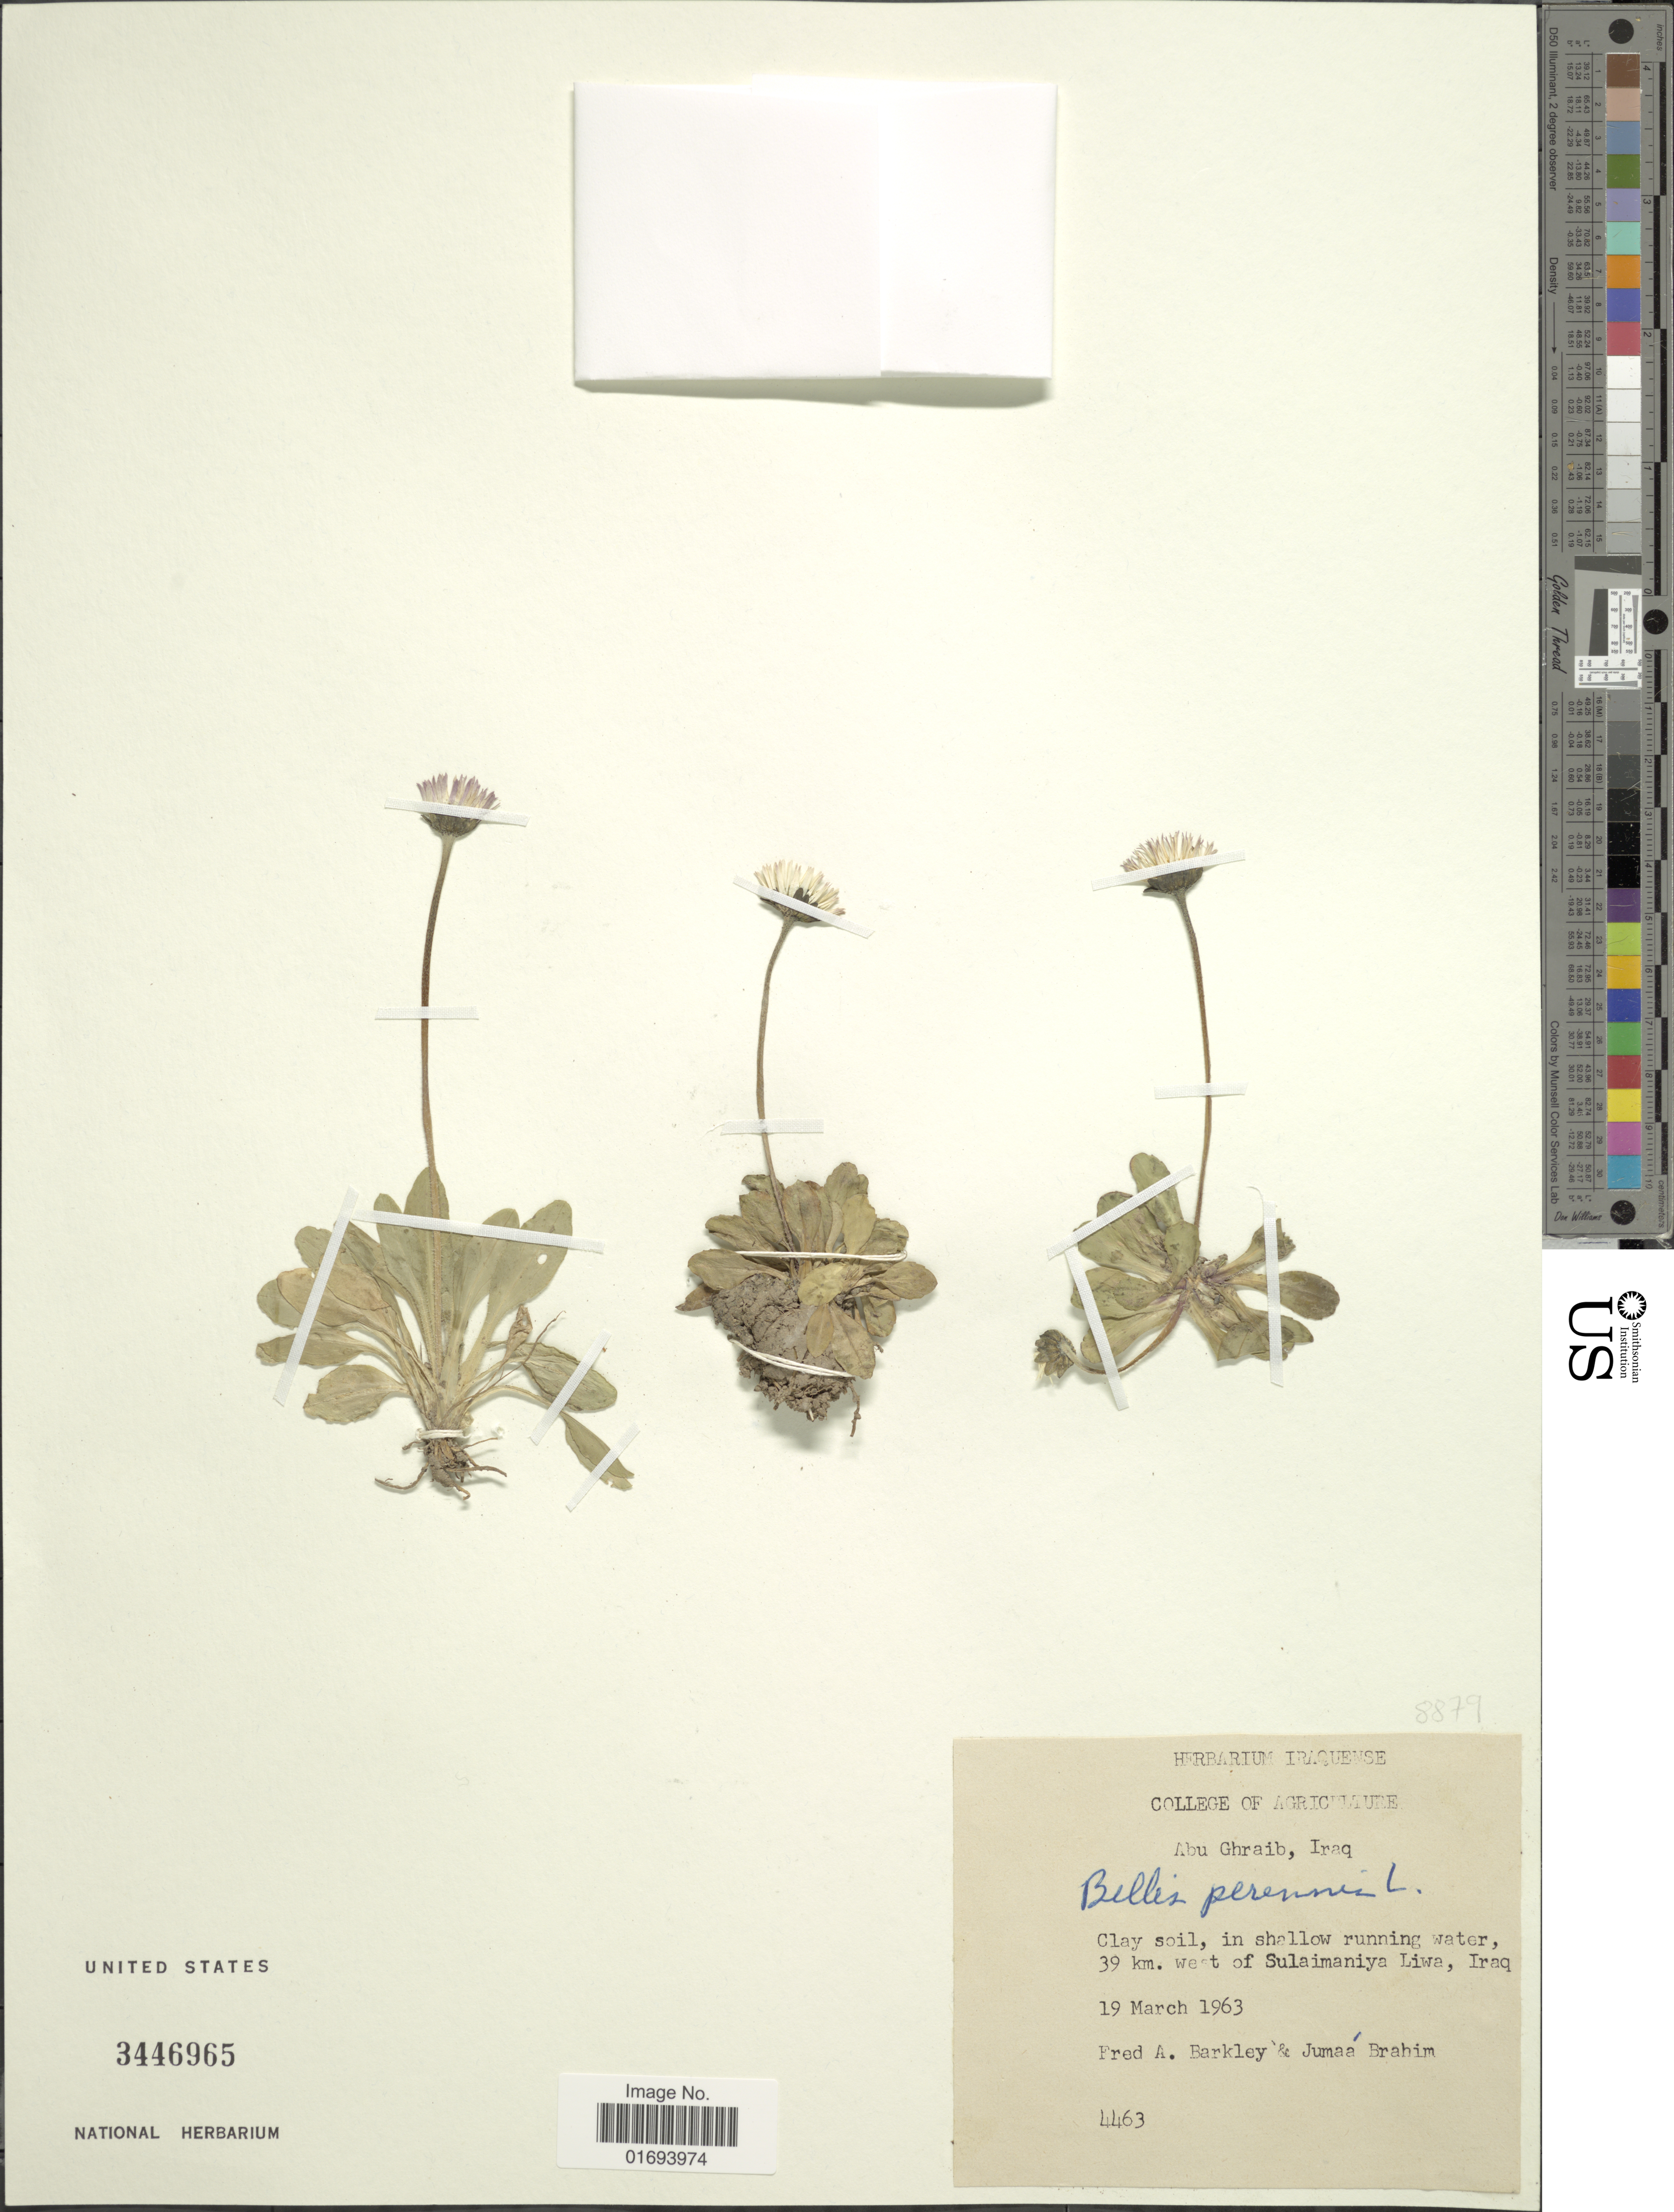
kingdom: Plantae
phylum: Tracheophyta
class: Magnoliopsida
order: Asterales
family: Asteraceae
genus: Bellis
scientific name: Bellis perennis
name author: L.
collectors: F. A. Barkley & Brahim M., J.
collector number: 4463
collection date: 1963-03-19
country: Iraq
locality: Abu Ghraib, Iraq. 39 km. west of Sulaimaniya Liwa, Iraq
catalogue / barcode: US 3446965